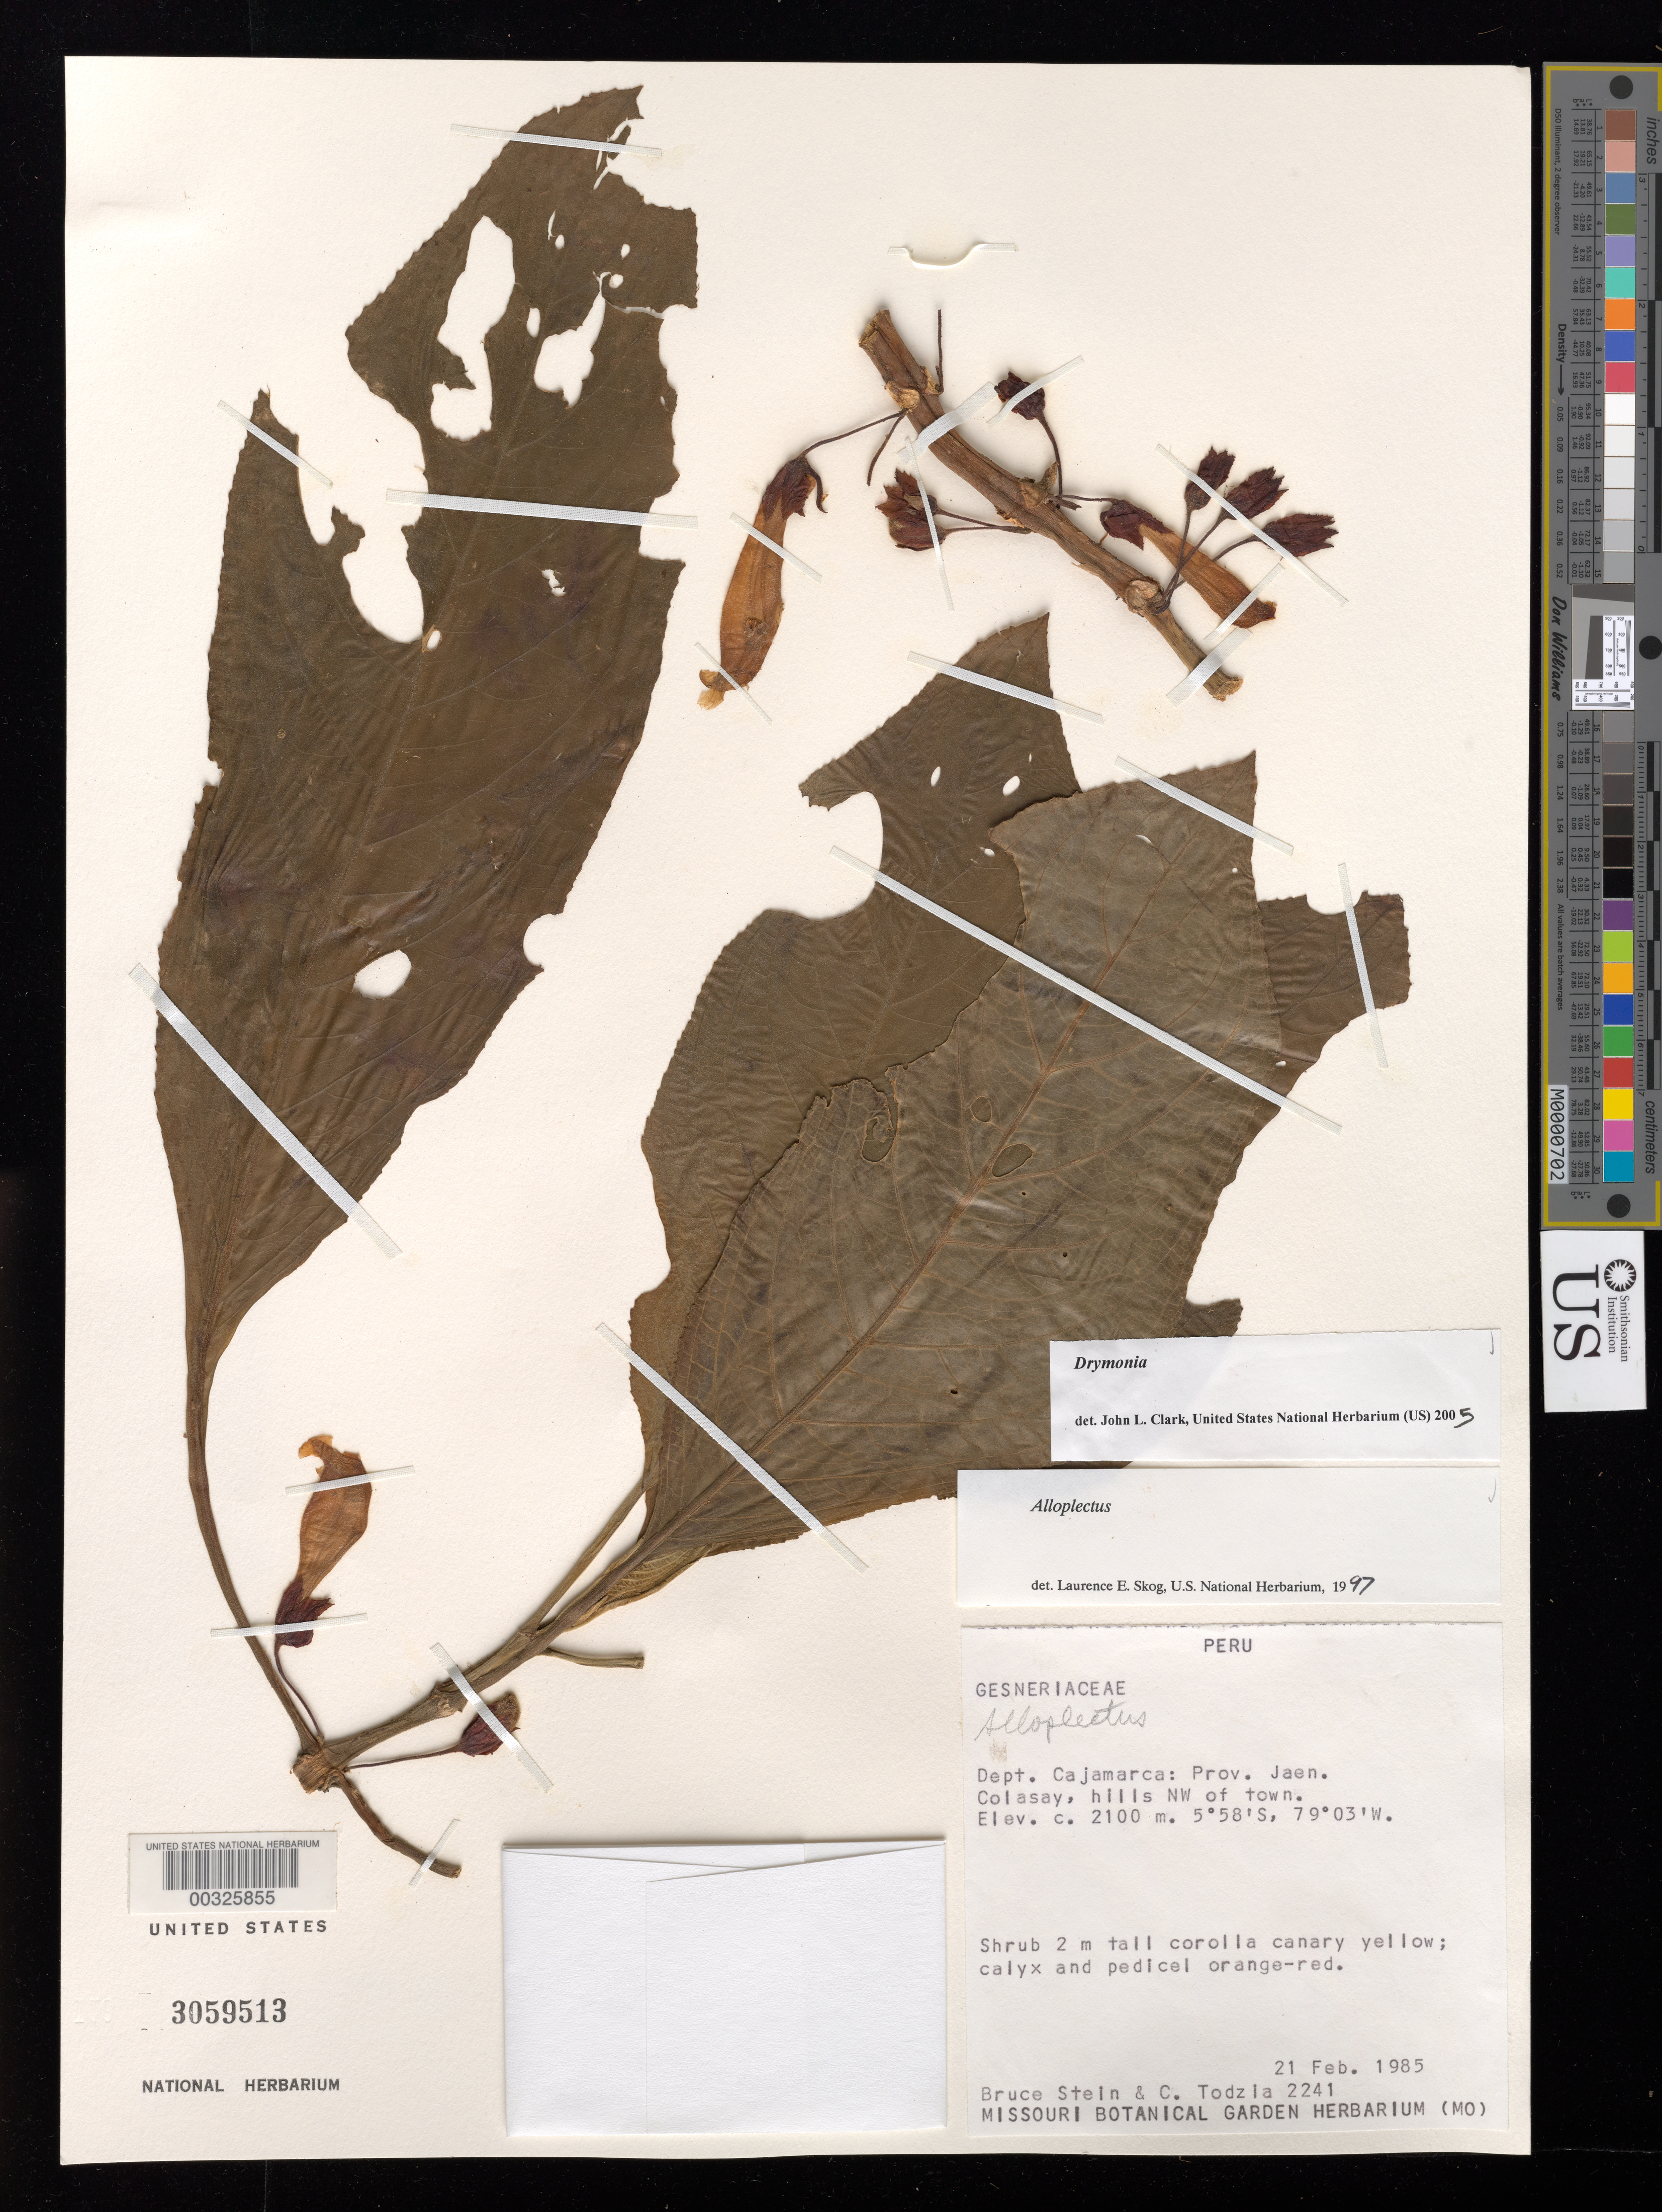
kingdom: Plantae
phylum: Tracheophyta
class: Magnoliopsida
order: Lamiales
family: Gesneriaceae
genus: Drymonia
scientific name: Drymonia cutervoensis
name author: J.L. Clark et al.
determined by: Skog, Laurence E.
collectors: B. A. Stein & C. A. Todzia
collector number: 2241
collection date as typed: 21 Feb 1985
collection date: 1985-02-21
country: Peru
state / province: Cajamarca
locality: Prov. Jaen; Colasay, hills NW of town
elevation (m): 2100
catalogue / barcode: US 3059513